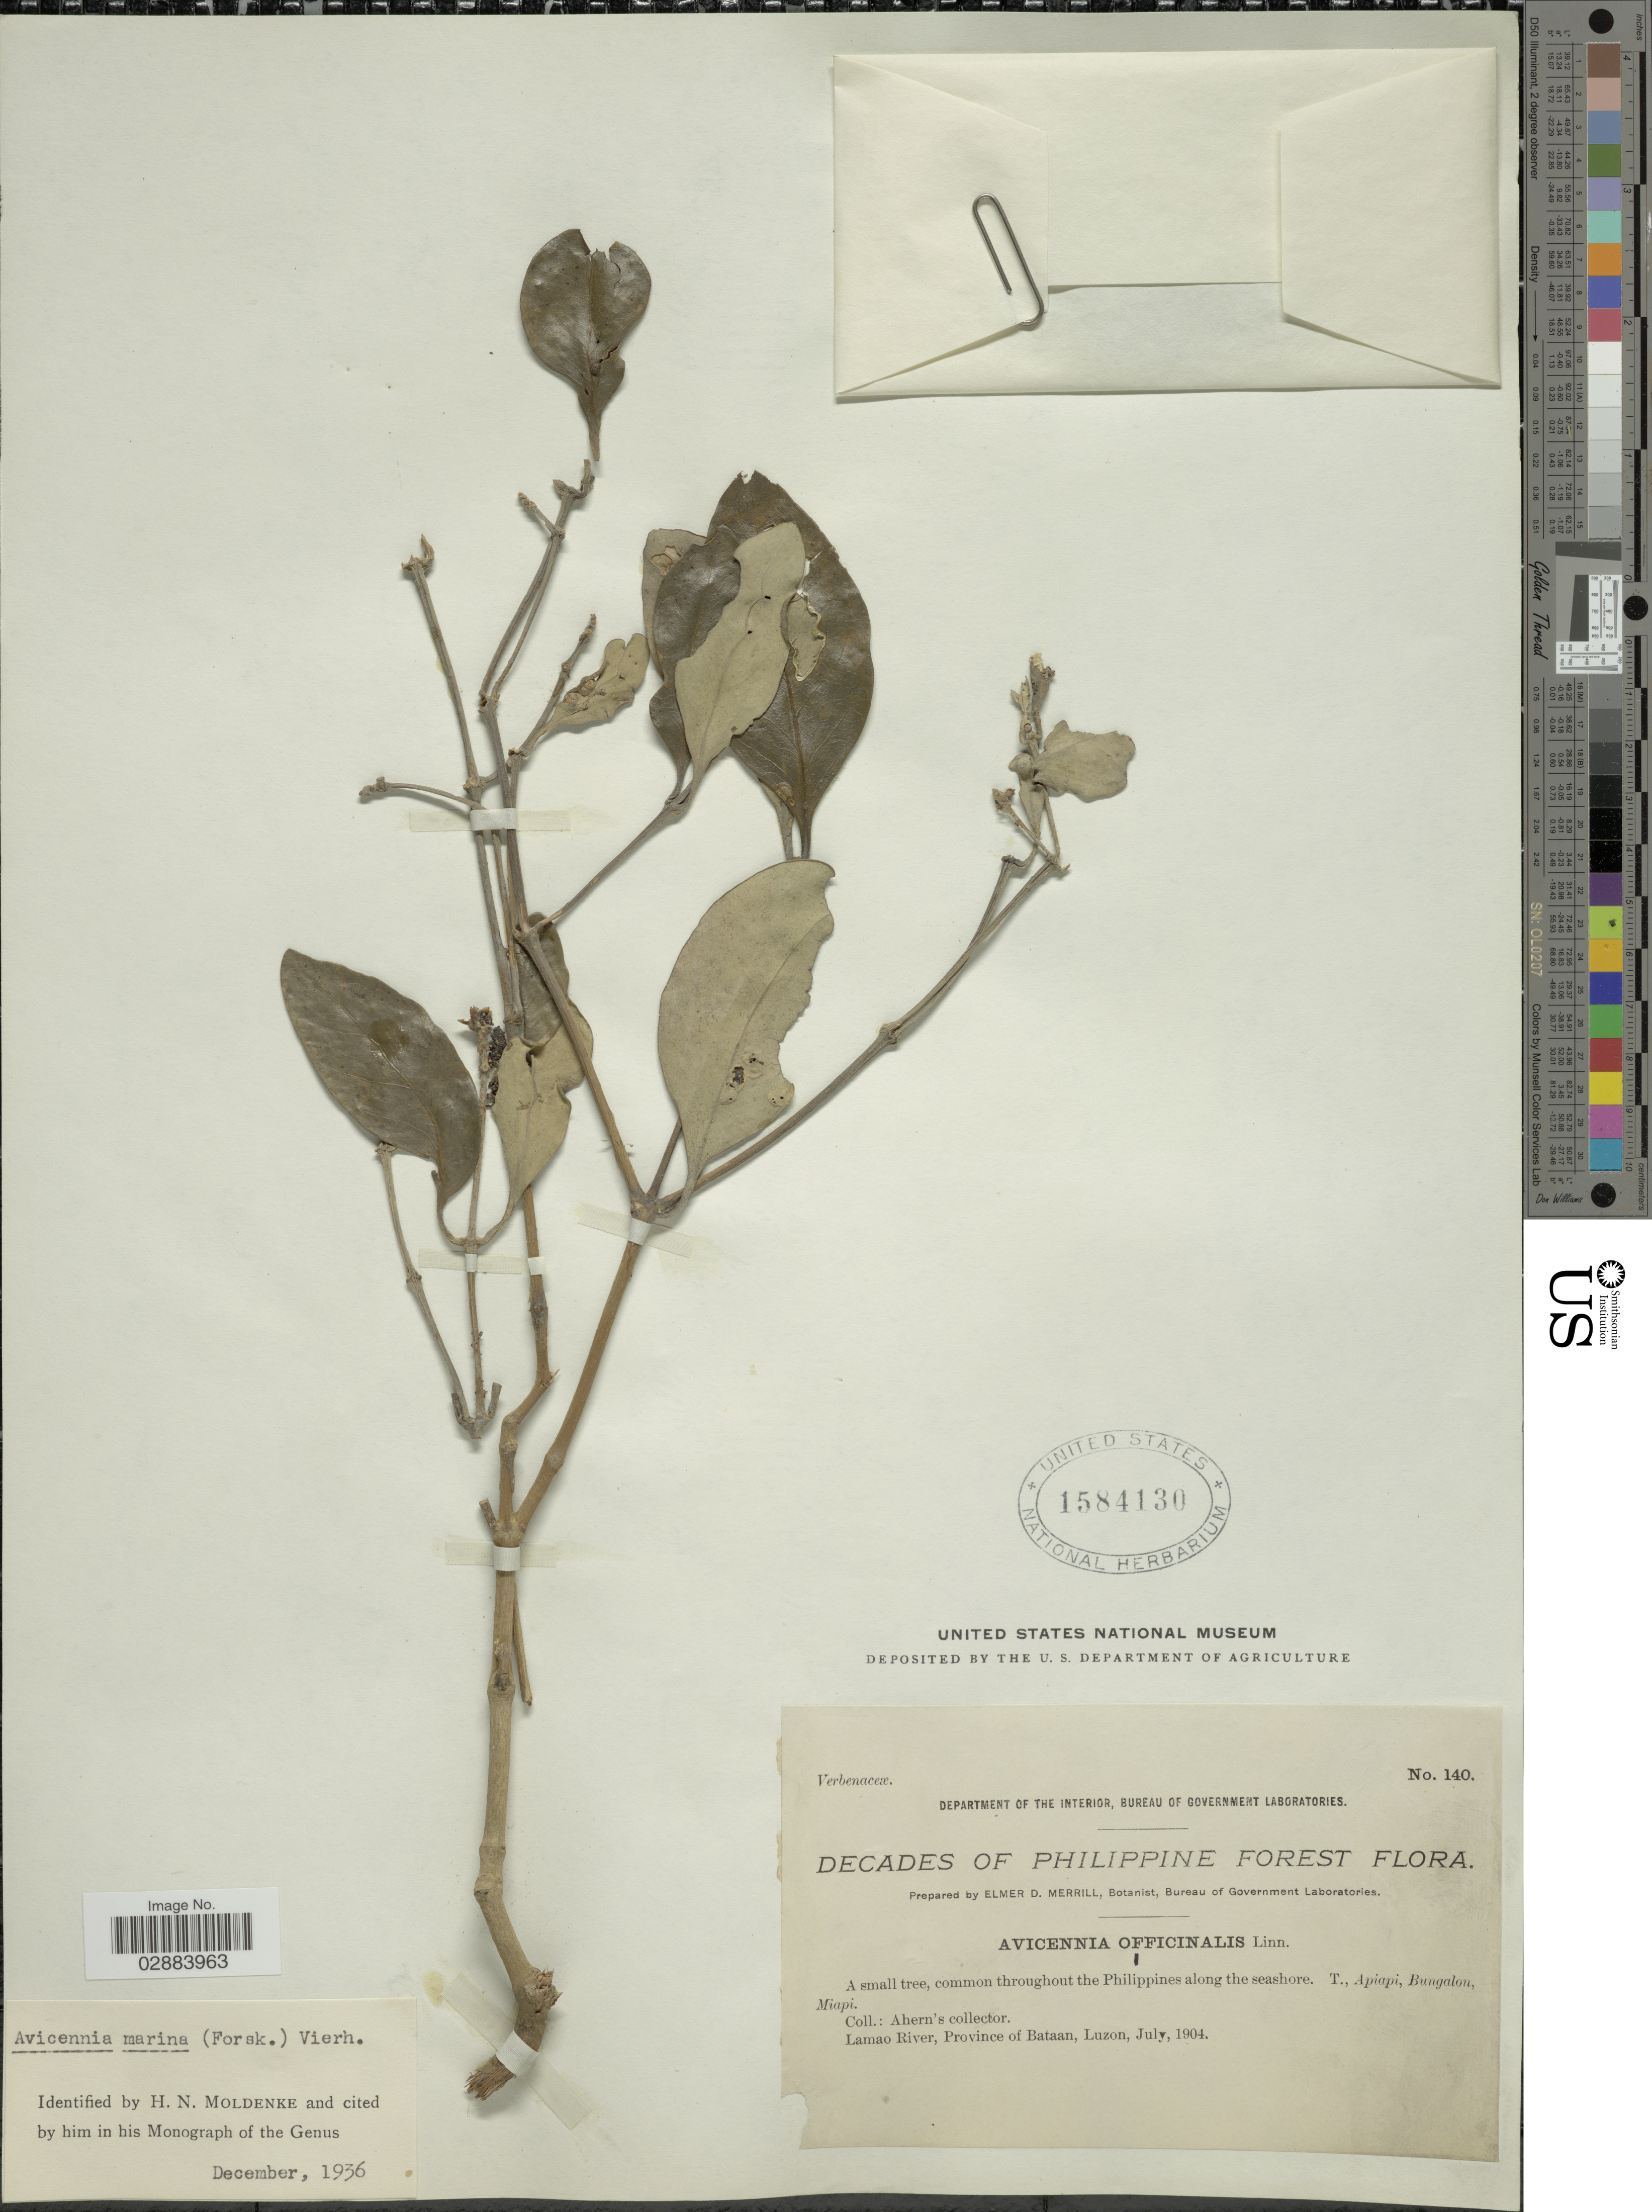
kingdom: Plantae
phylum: Tracheophyta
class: Magnoliopsida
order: Lamiales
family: Acanthaceae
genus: Avicennia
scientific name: Avicennia marina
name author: (Forssk.) Vierh.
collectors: Ahern's collector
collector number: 140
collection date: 1904-07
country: Philippines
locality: Philippine Forest. A small tree, common throughout the Philippines along the seashore. T., Apiapi, Bungalon, Miapi. Lamao River, Province of Bataan, Luzon.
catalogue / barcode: US 1584130